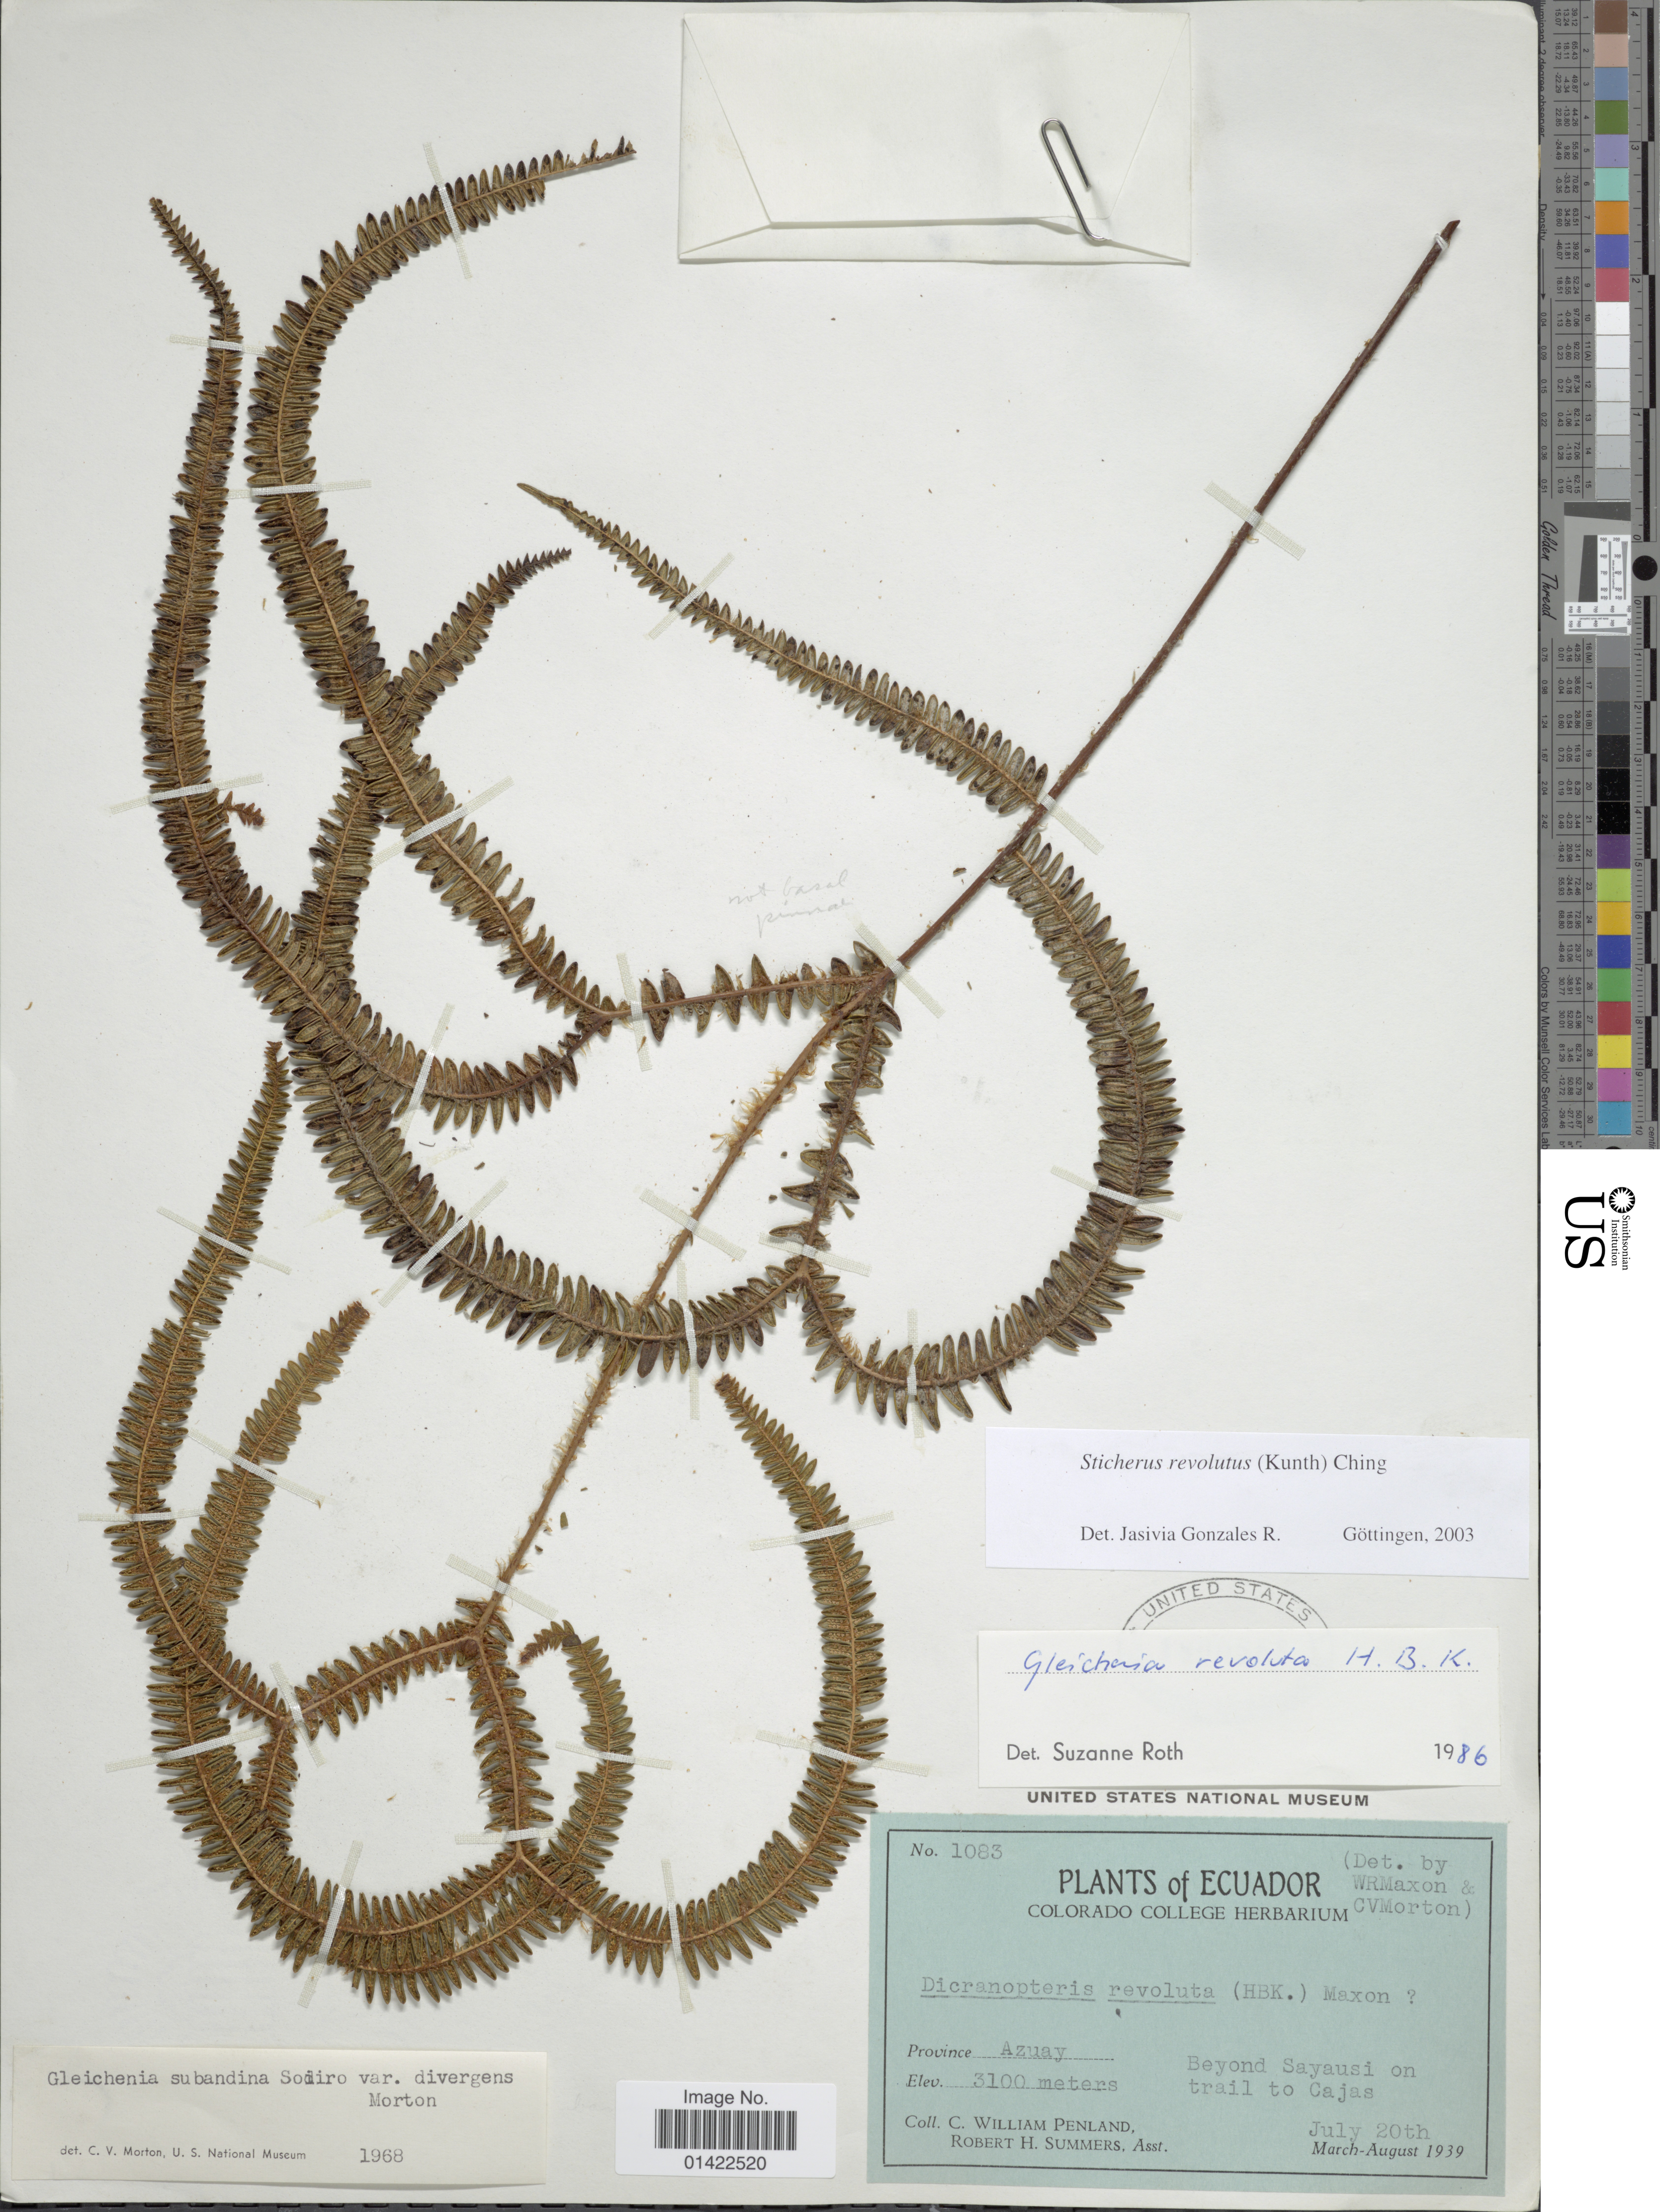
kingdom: Plantae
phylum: Tracheophyta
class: Polypodiopsida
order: Gleicheniales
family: Gleicheniaceae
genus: Sticherus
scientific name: Sticherus revolutus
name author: (Kunth) Ching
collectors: C. W. Penland & R. Summers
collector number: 1083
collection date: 1939-07-20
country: Ecuador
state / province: Azuay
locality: Beyond Sayausi on trail to Cajas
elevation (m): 3100